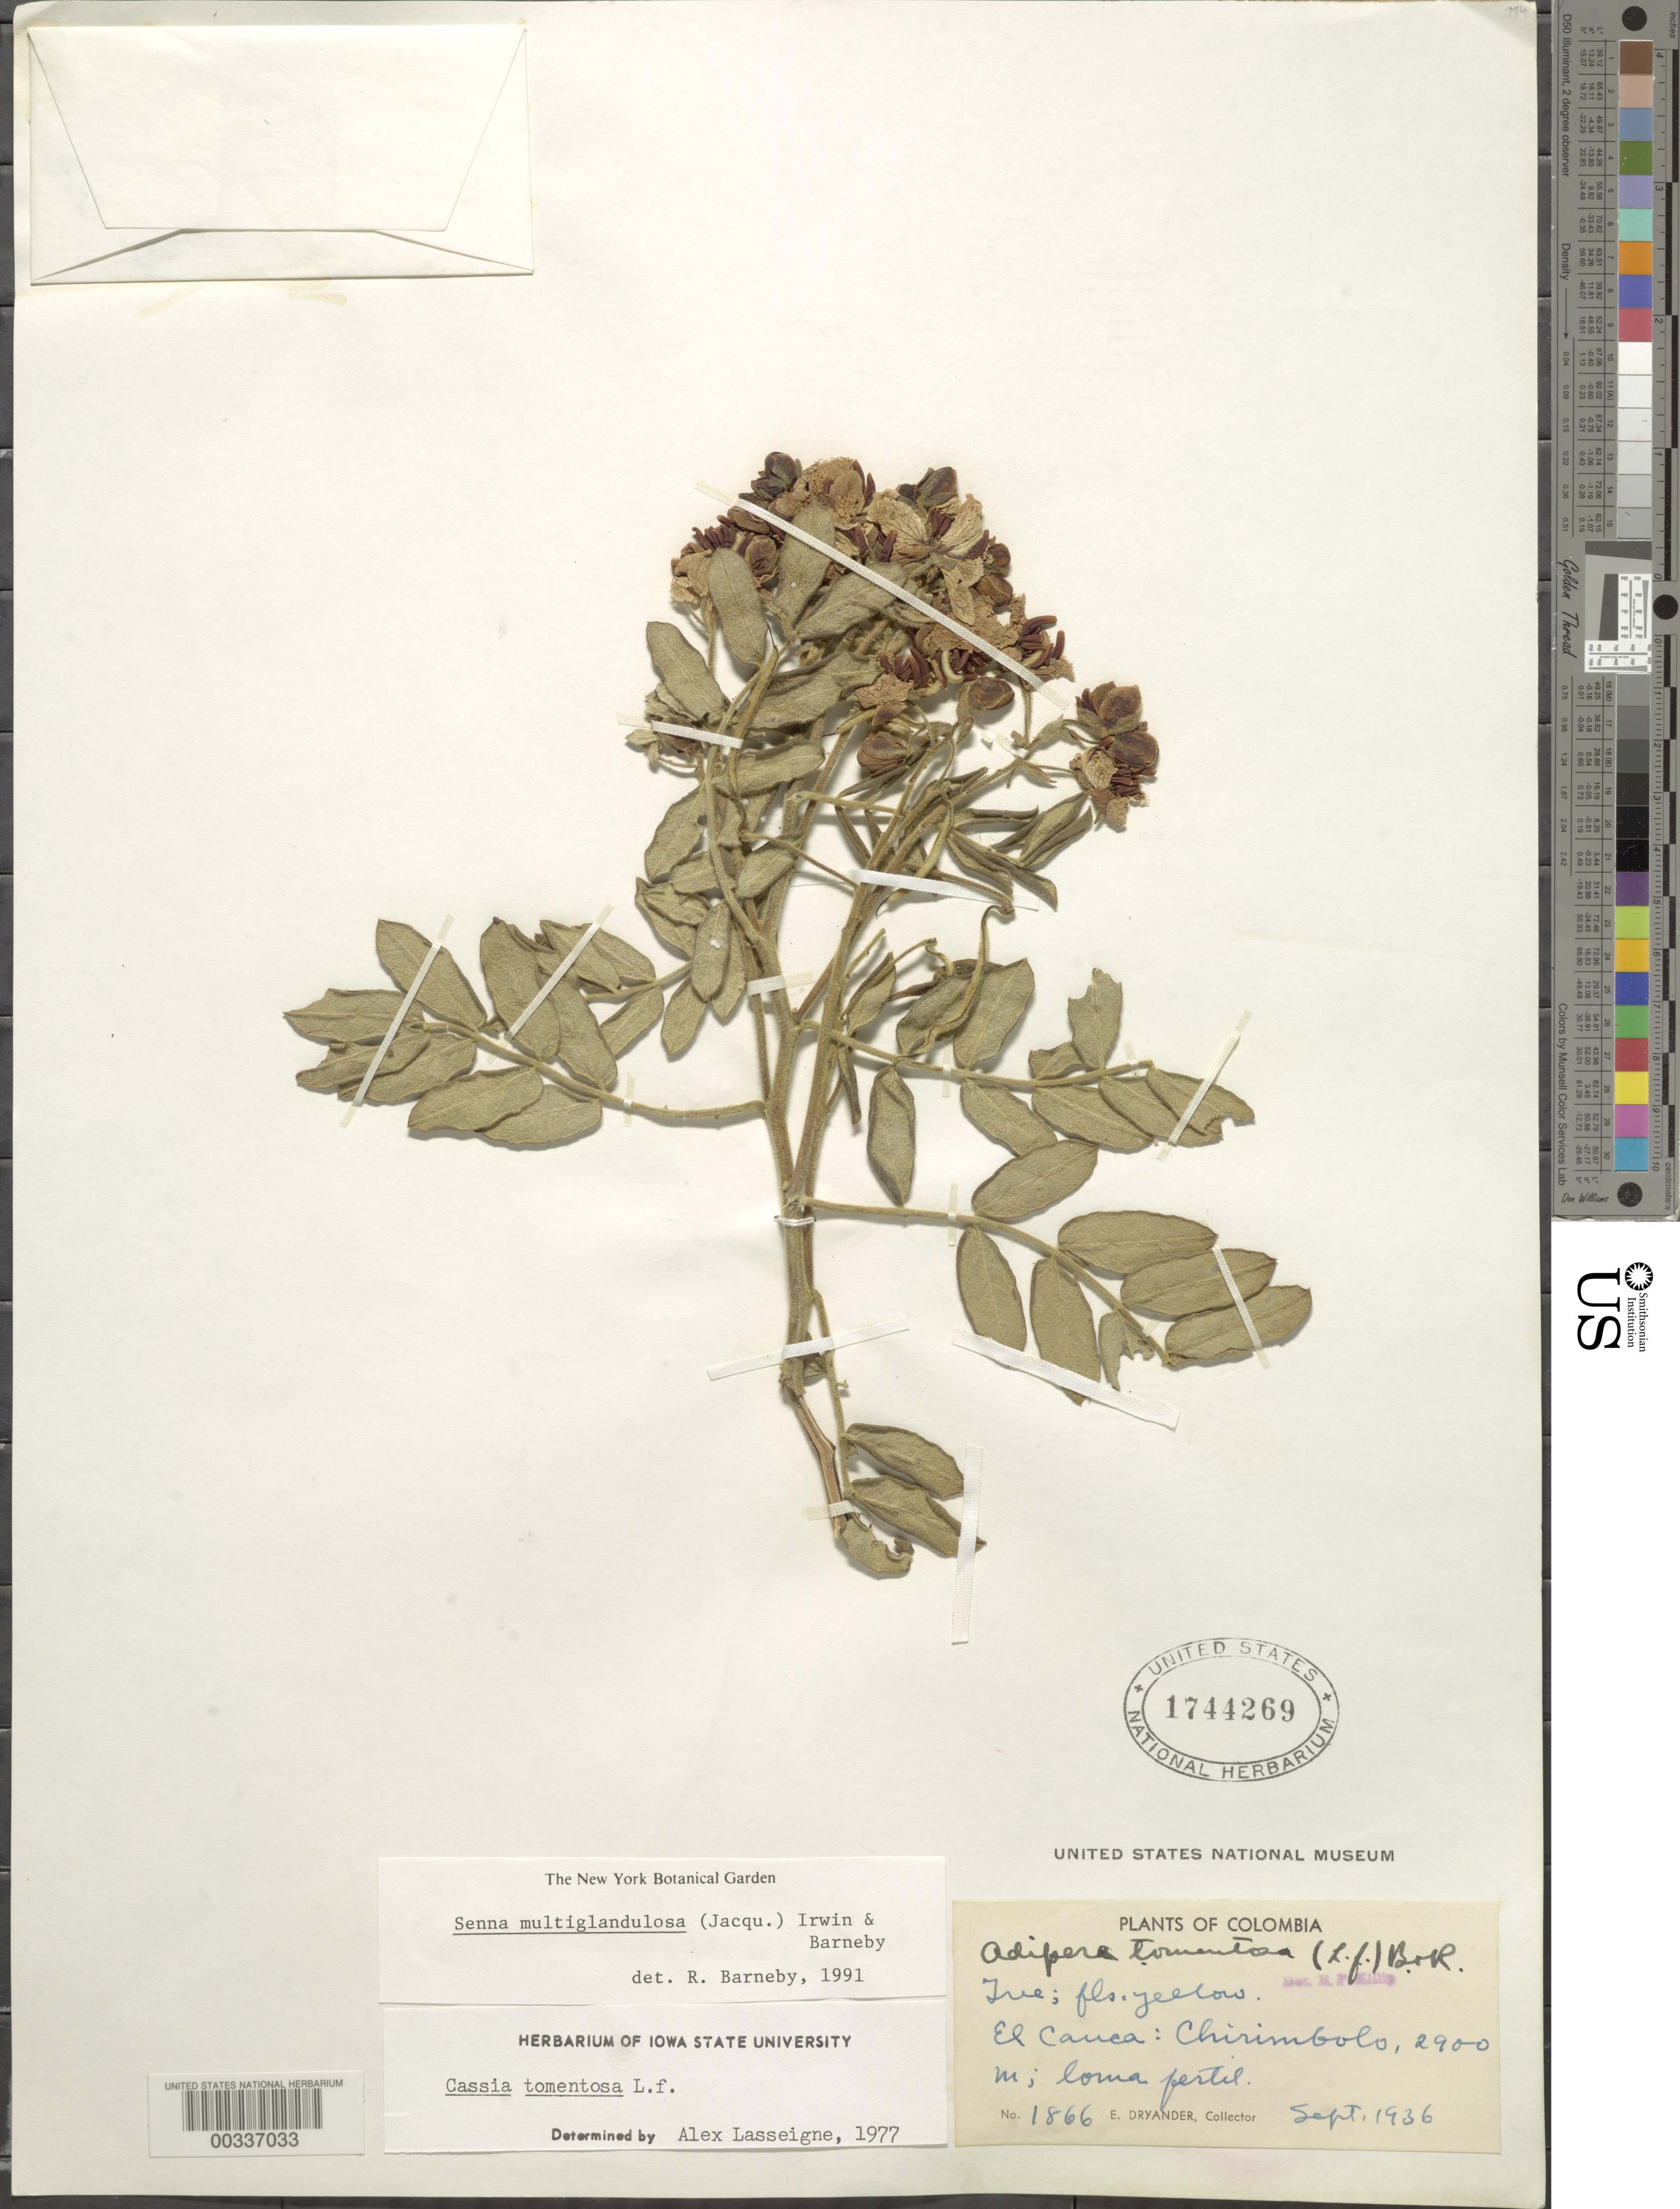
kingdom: Plantae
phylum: Tracheophyta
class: Magnoliopsida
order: Fabales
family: Fabaceae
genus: Senna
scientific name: Senna multiglandulosa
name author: (Jacq.) H.S. Irwin & Barneby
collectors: E. I. Dryander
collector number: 1866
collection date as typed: Sep 1936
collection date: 1936-09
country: Colombia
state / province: Cauca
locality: Chirimbolo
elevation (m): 2900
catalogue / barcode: US 1744269